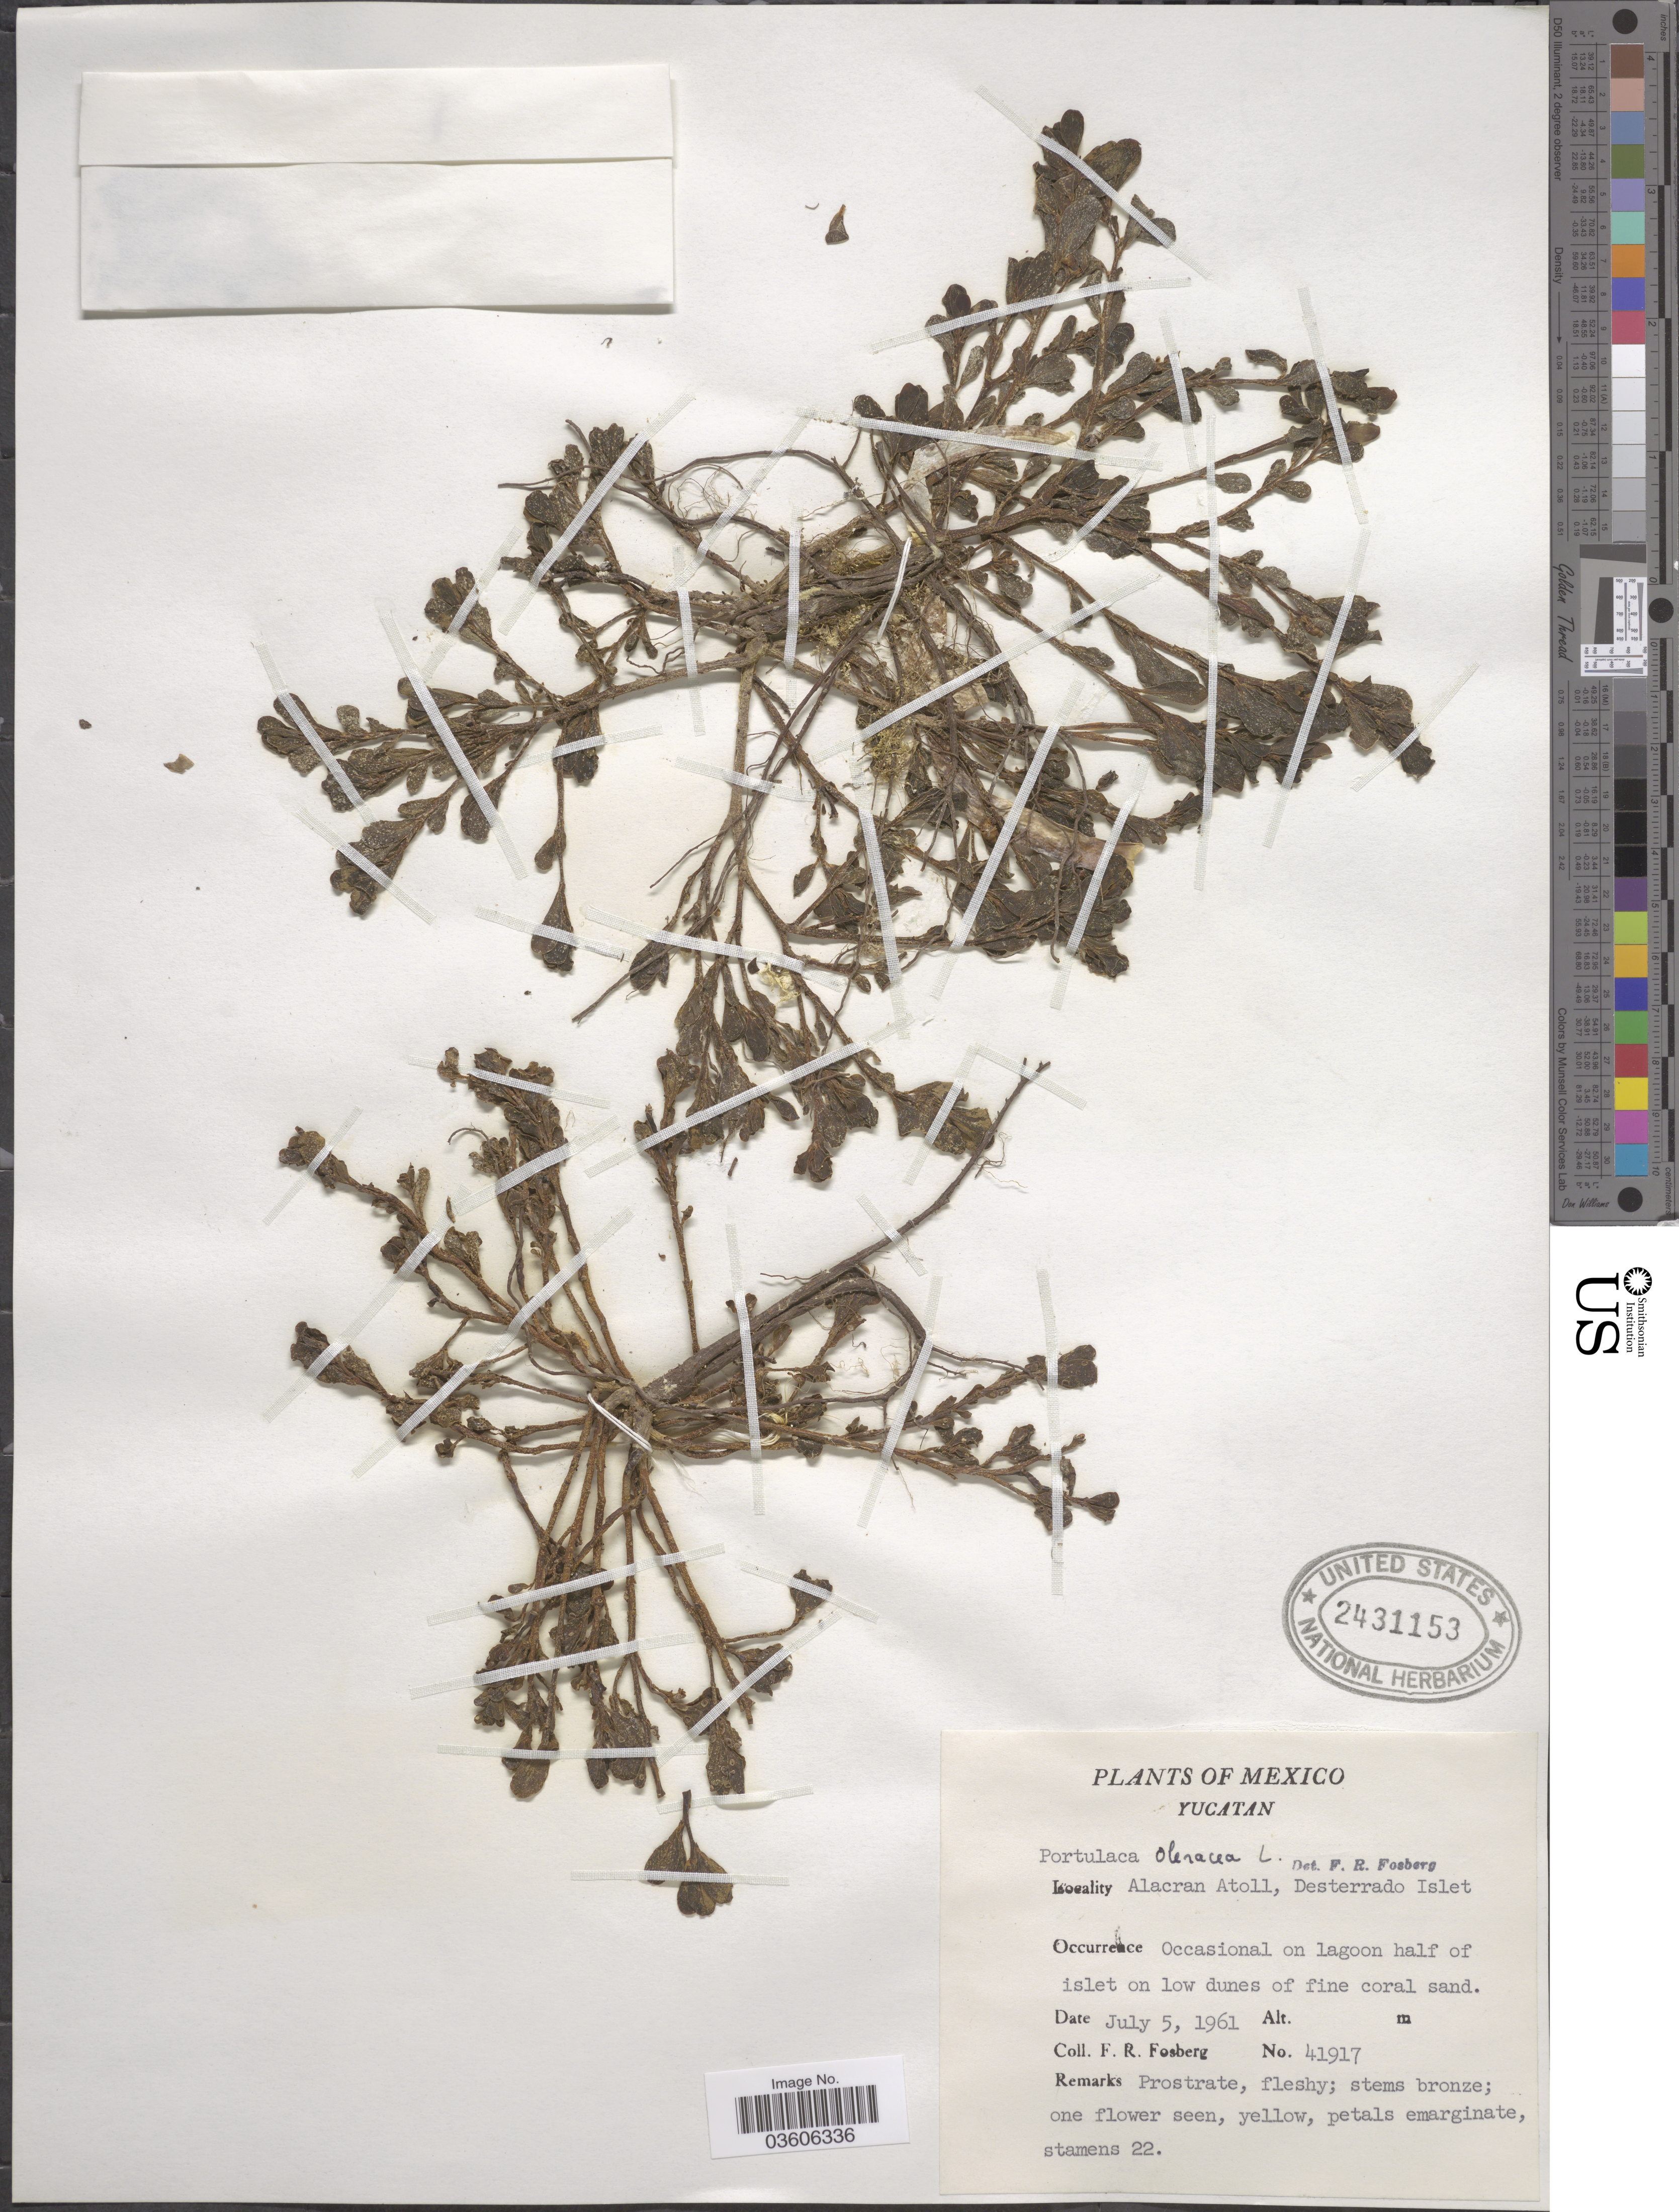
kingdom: Plantae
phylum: Tracheophyta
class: Magnoliopsida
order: Caryophyllales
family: Portulacaceae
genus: Portulaca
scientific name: Portulaca oleracea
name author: L.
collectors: F. R. Fosberg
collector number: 41917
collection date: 1961-07-05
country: Mexico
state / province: Yucatán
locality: Alacran Atoll, Desterrado Islet.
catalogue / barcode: US 2431153